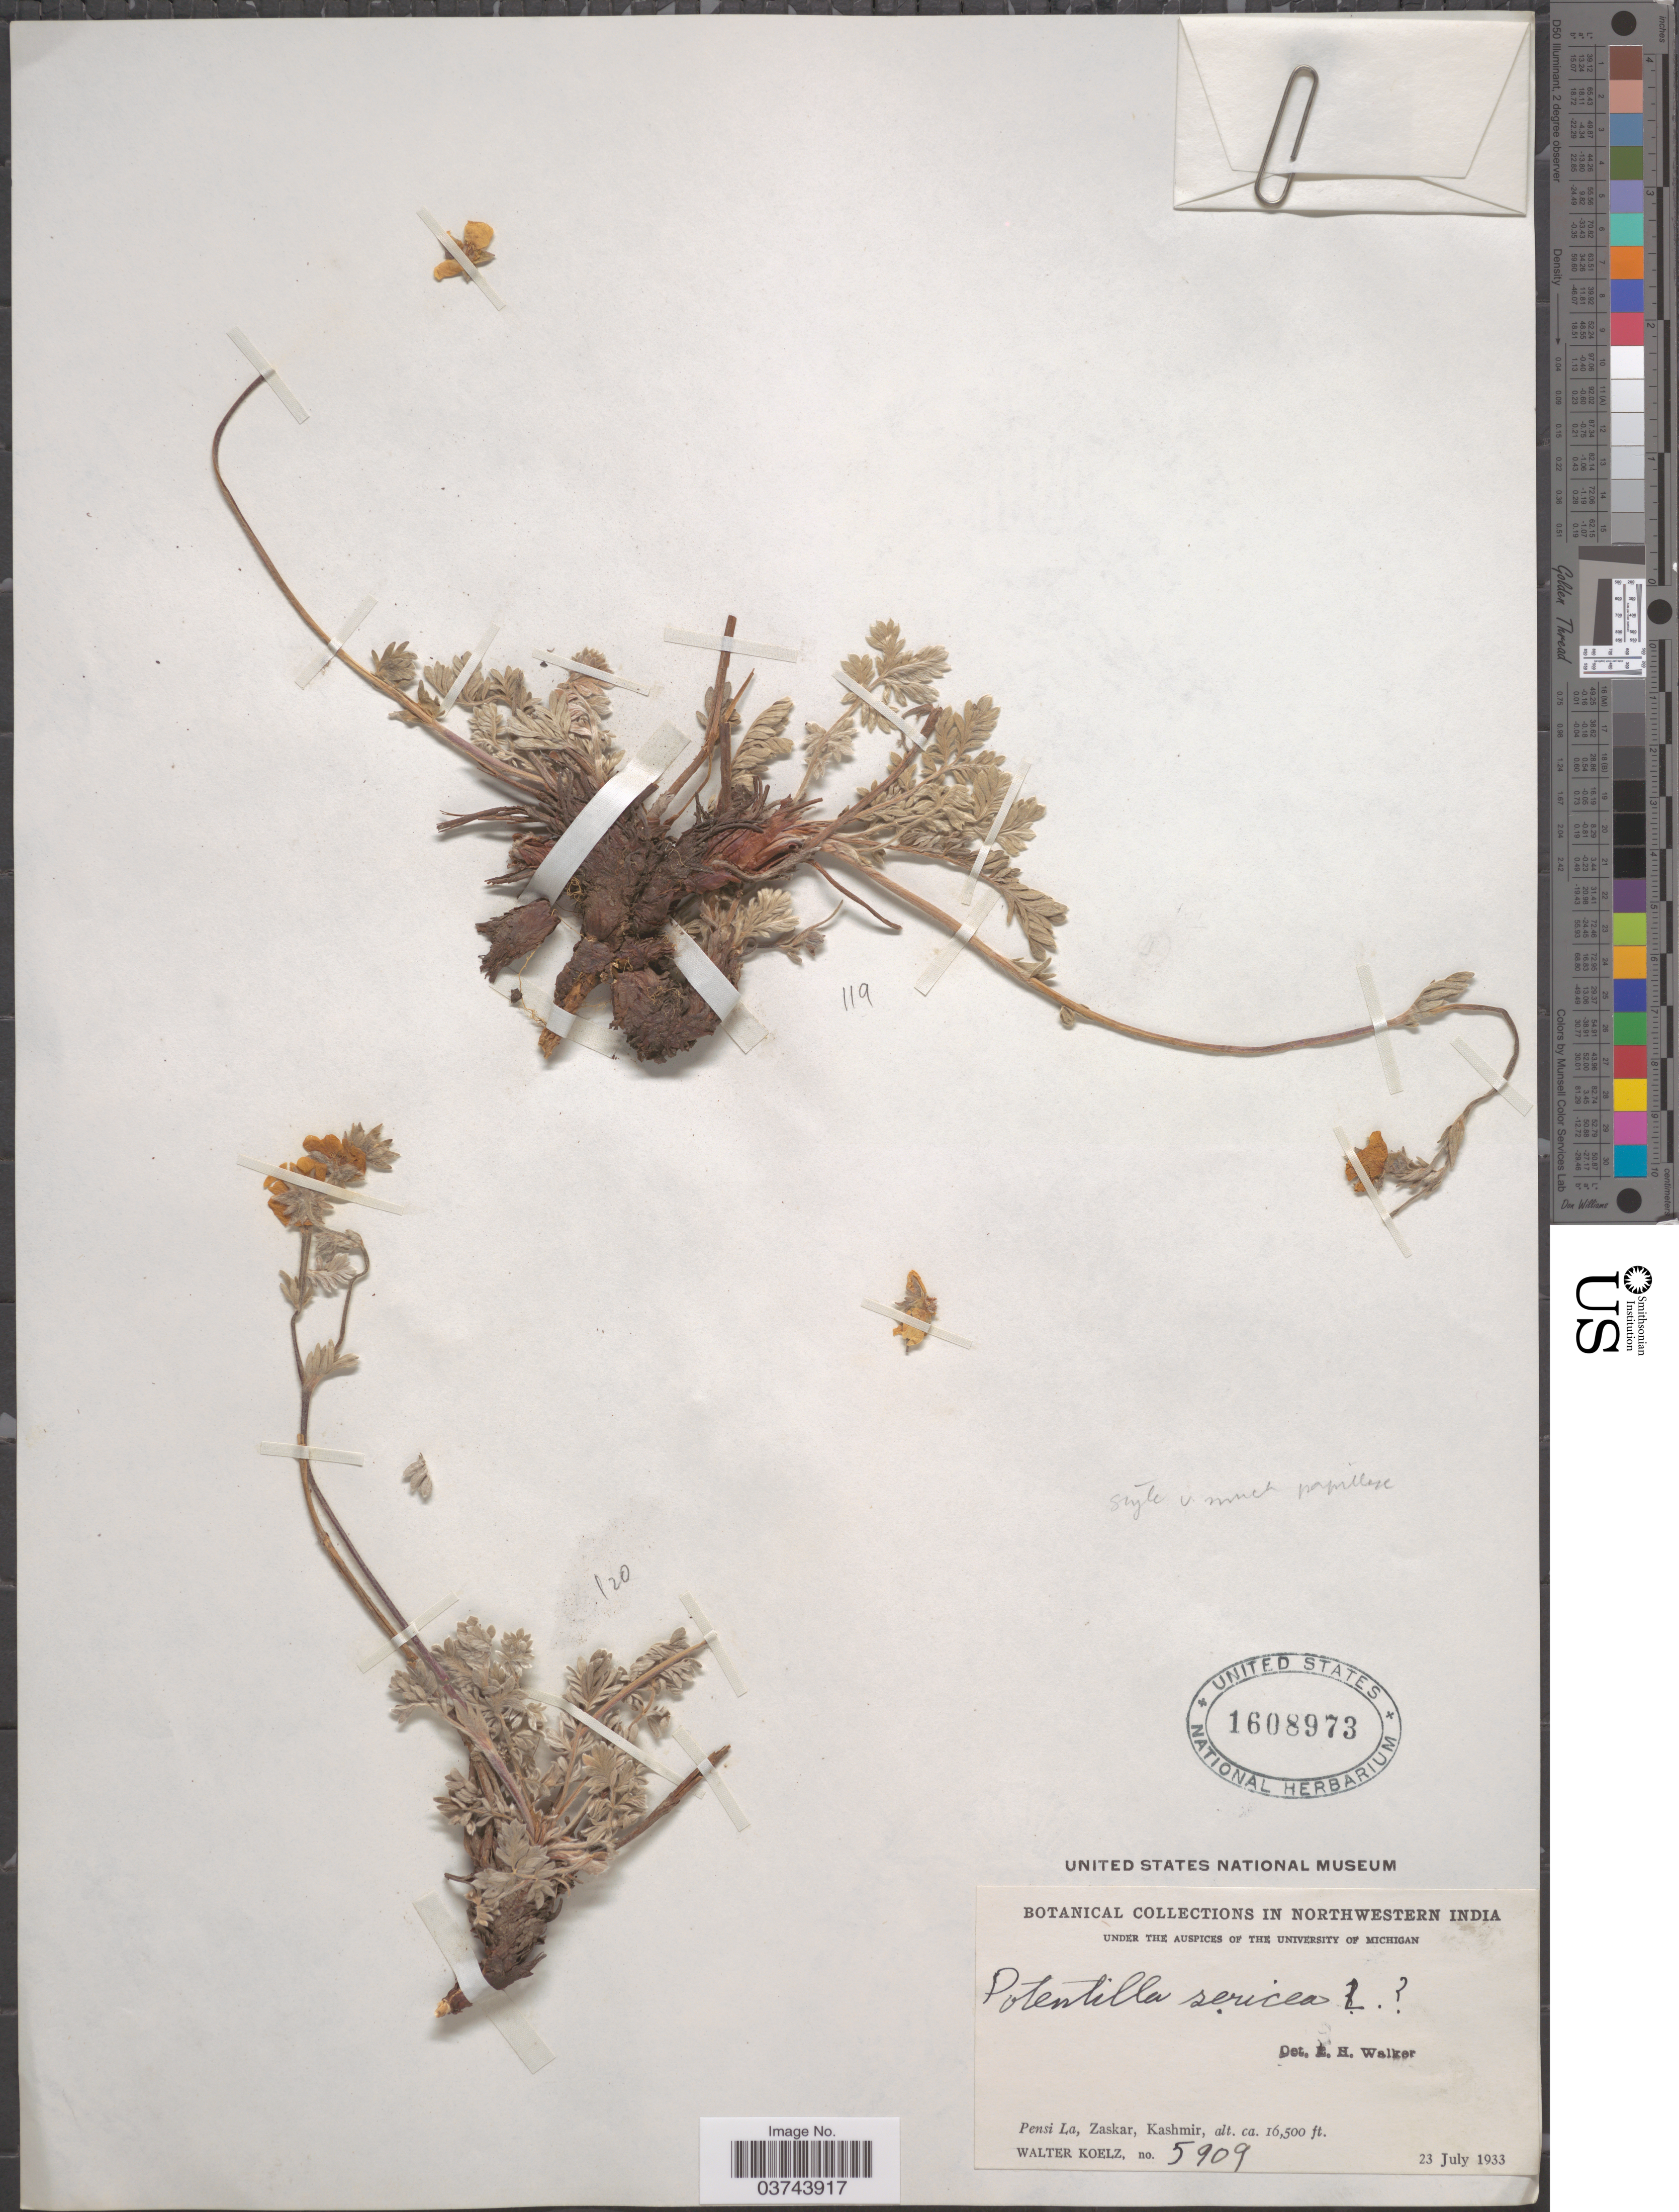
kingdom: Plantae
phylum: Tracheophyta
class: Magnoliopsida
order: Rosales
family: Rosaceae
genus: Potentilla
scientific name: Potentilla sericea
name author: L.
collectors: W. N. Koelz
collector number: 5909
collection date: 1933-07-23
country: India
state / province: Jammu and Kashmir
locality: Northwestern India. Pensi La, Zaskar, Kashmir.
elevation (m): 5029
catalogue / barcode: US 1608973